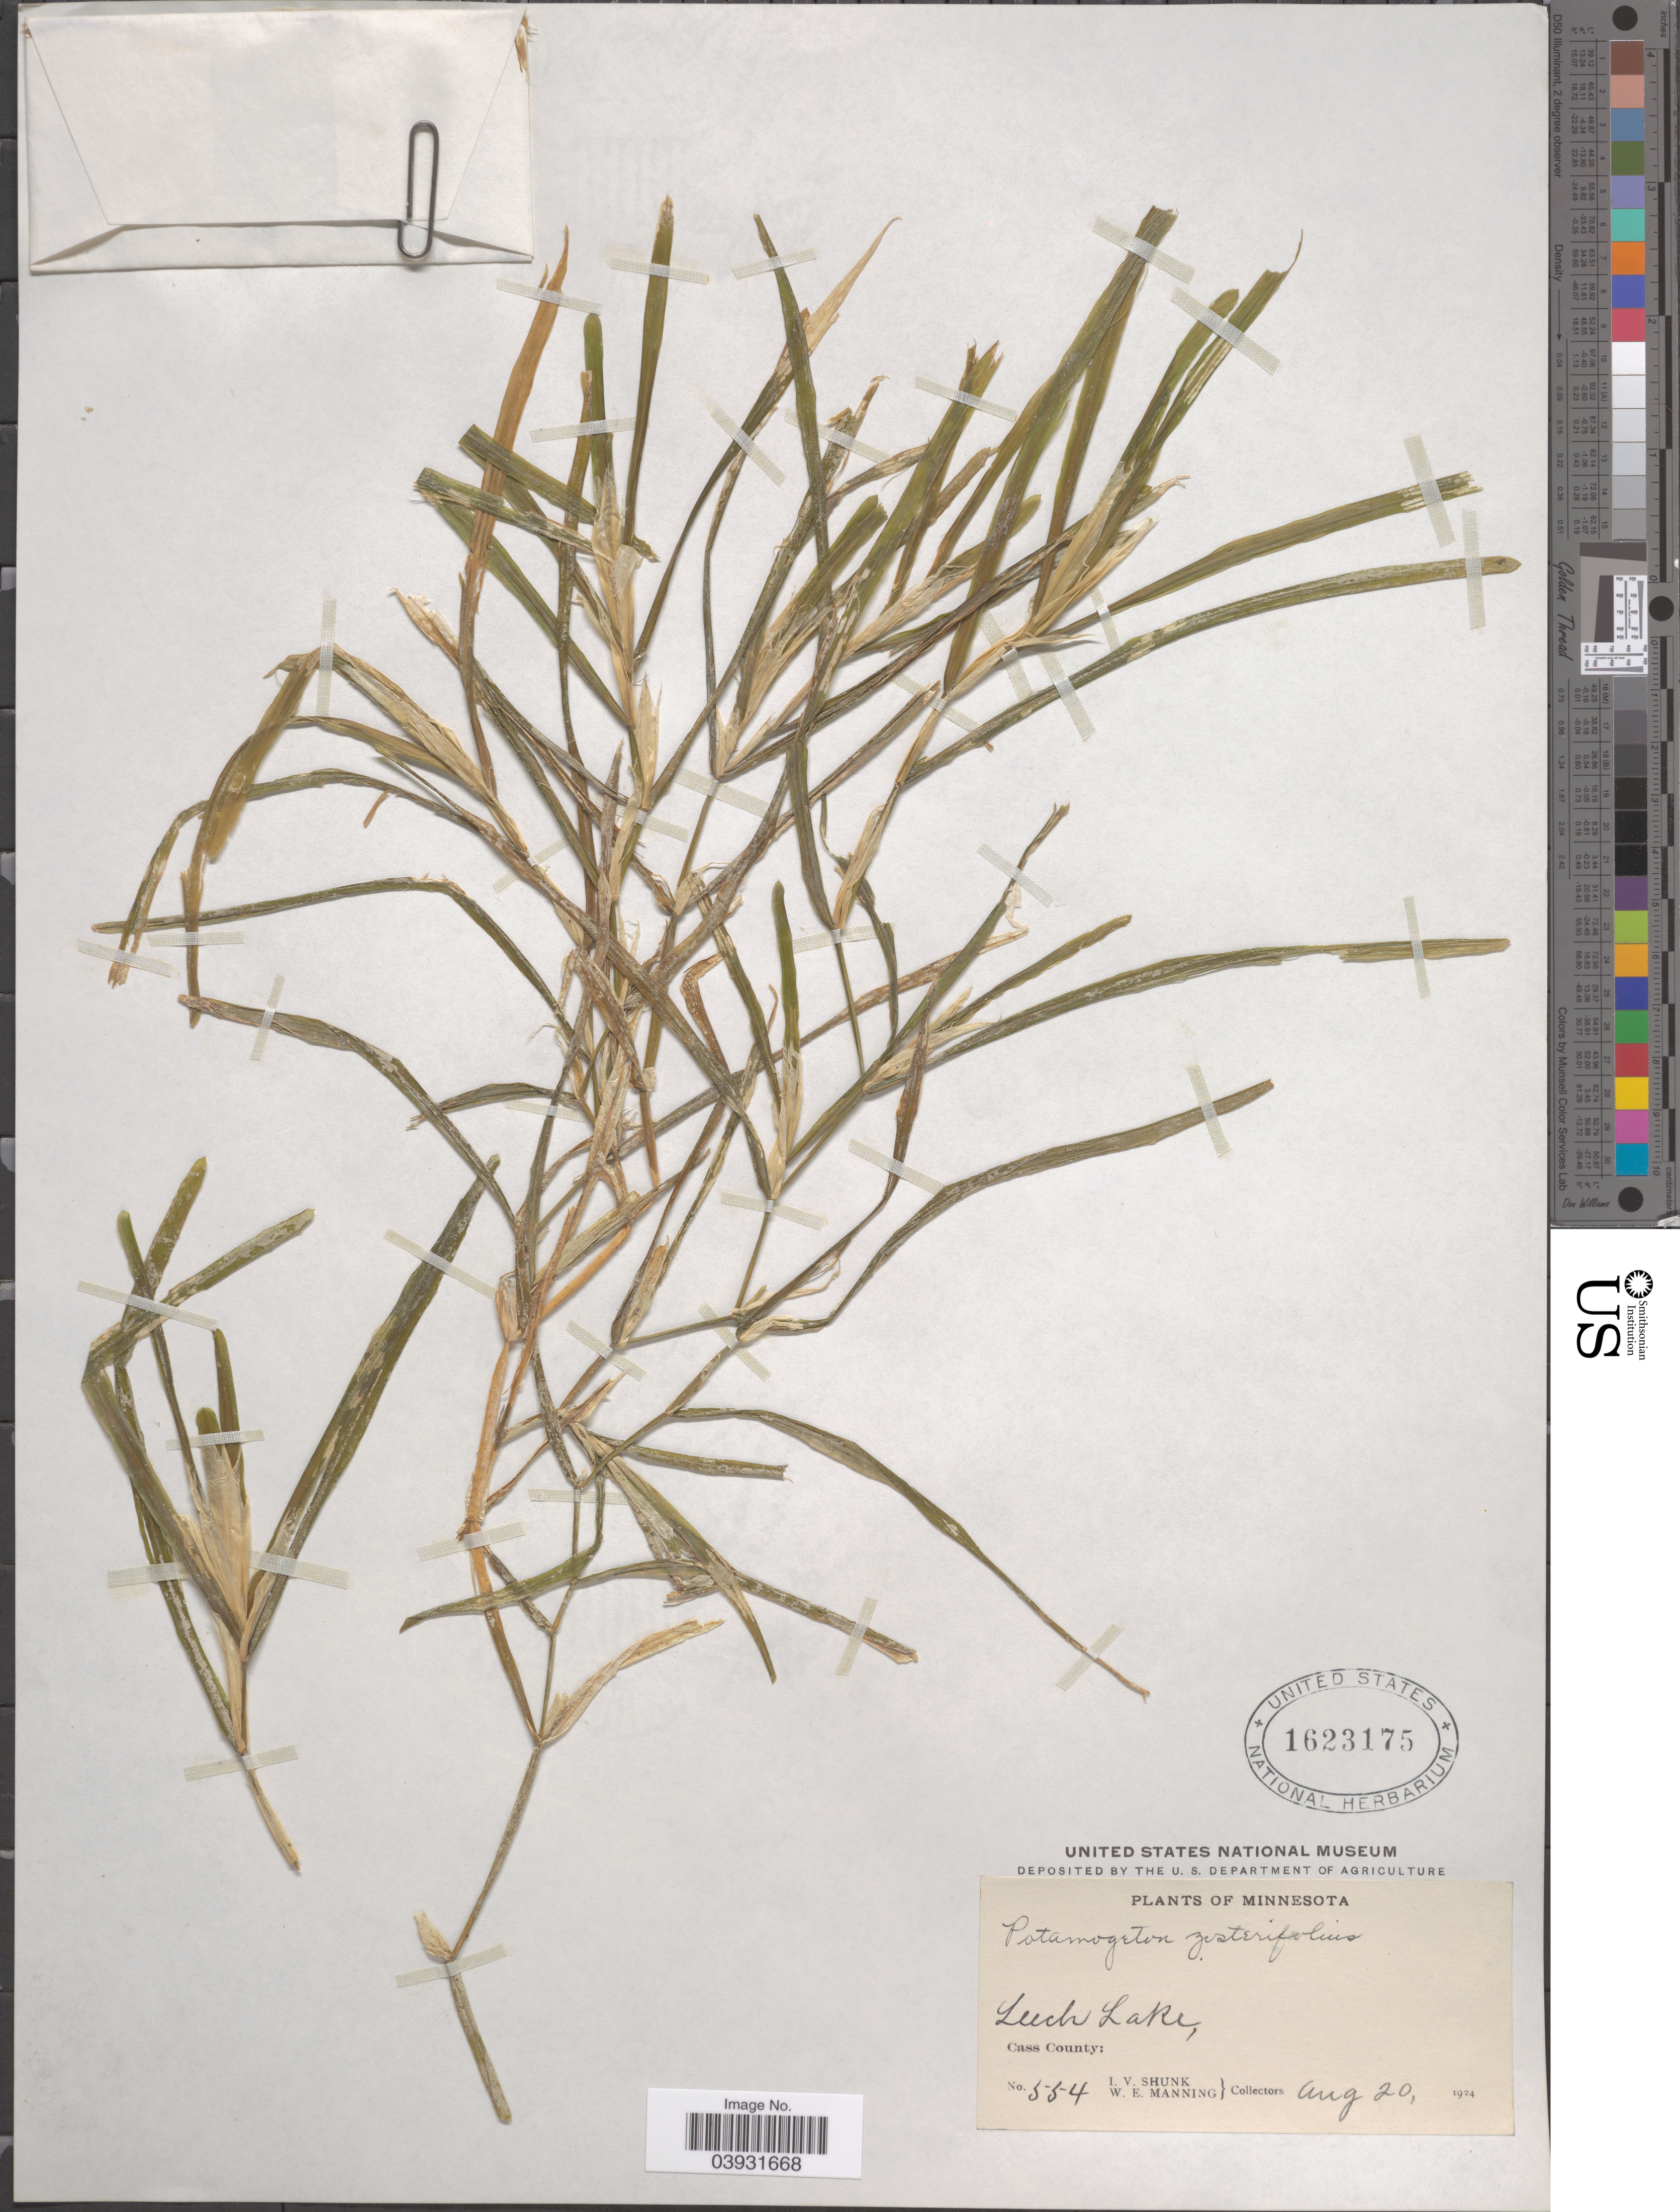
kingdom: Plantae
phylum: Tracheophyta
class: Liliopsida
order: Alismatales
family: Potamogetonaceae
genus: Potamogeton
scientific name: Potamogeton zosterifolius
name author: Schumach.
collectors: I. Shunk & W. Manning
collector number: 554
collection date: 1924-08-20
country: United States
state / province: Minnesota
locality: Leech Lake, Cass County.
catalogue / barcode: US 1623175